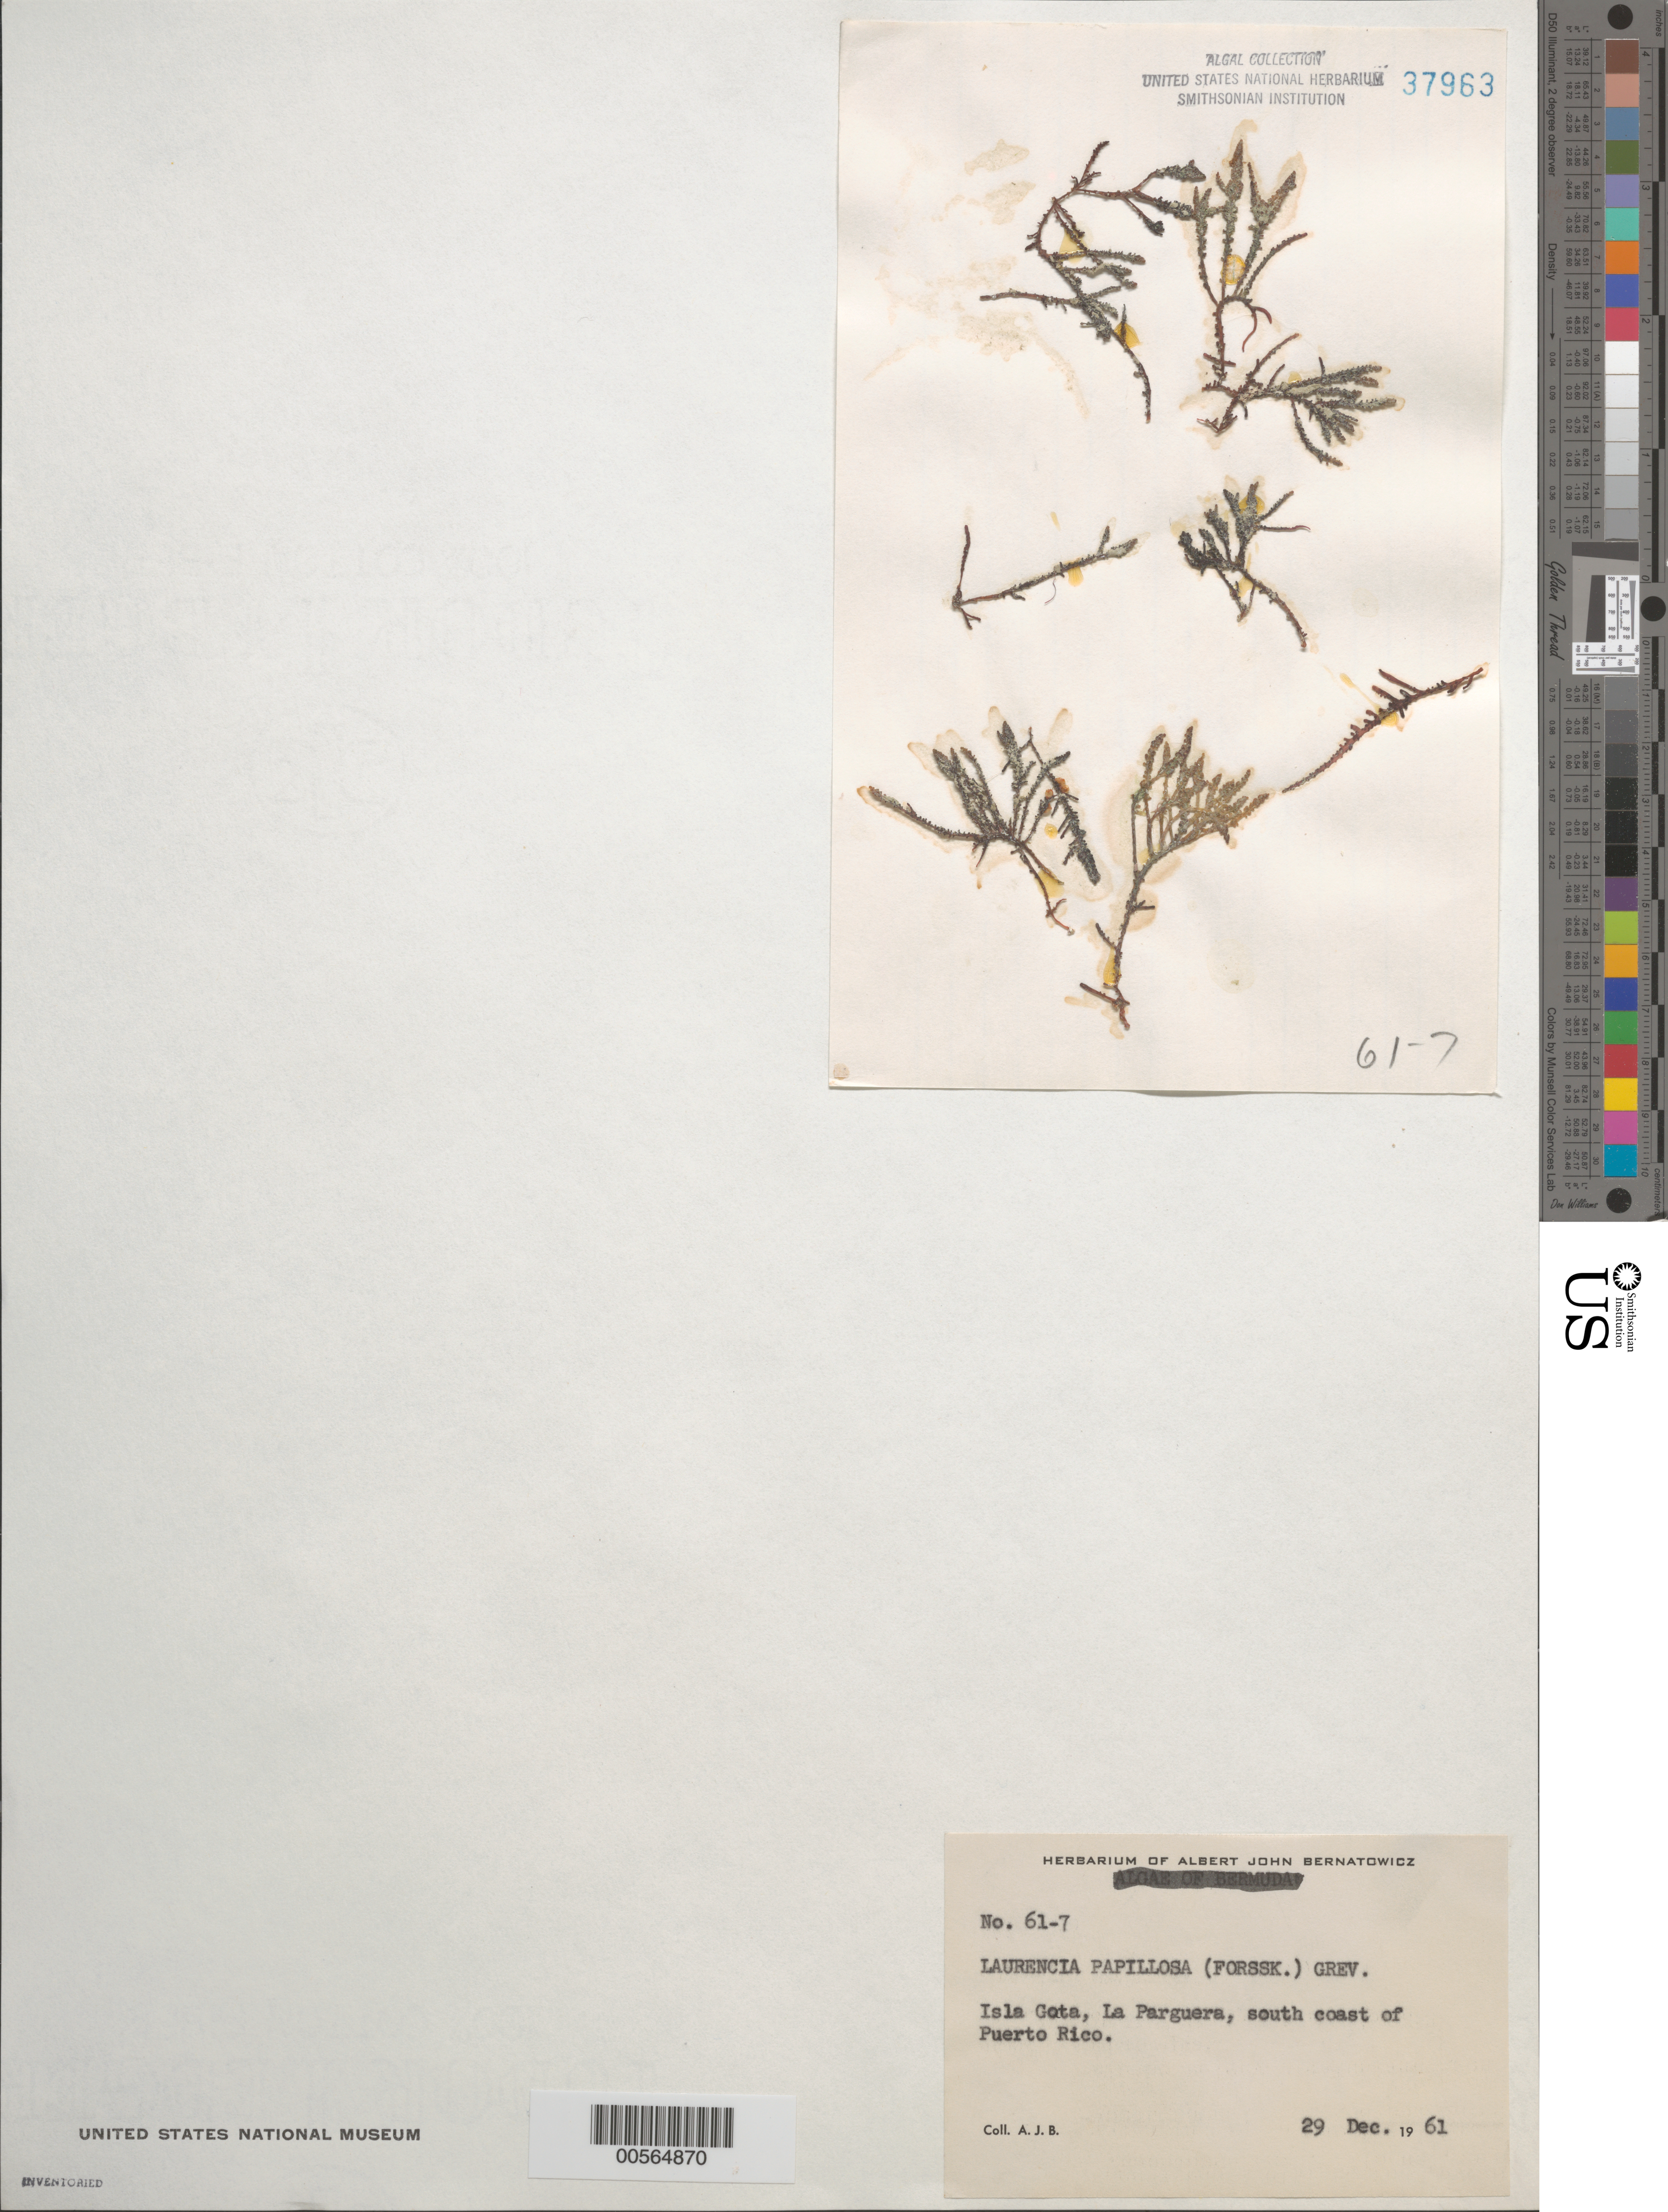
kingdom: Plantae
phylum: Rhodophyta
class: Florideophyceae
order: Ceramiales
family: Rhodomelaceae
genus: Palisada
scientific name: Palisada perforata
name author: (Bory) K.W. Nam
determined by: Algae name updating Project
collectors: A. Bernatowicz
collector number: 61-7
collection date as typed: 29 Dec 1961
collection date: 1961-12-29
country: Puerto Rico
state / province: Lajas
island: Isla Gata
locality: La Parguera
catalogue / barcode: US 37963